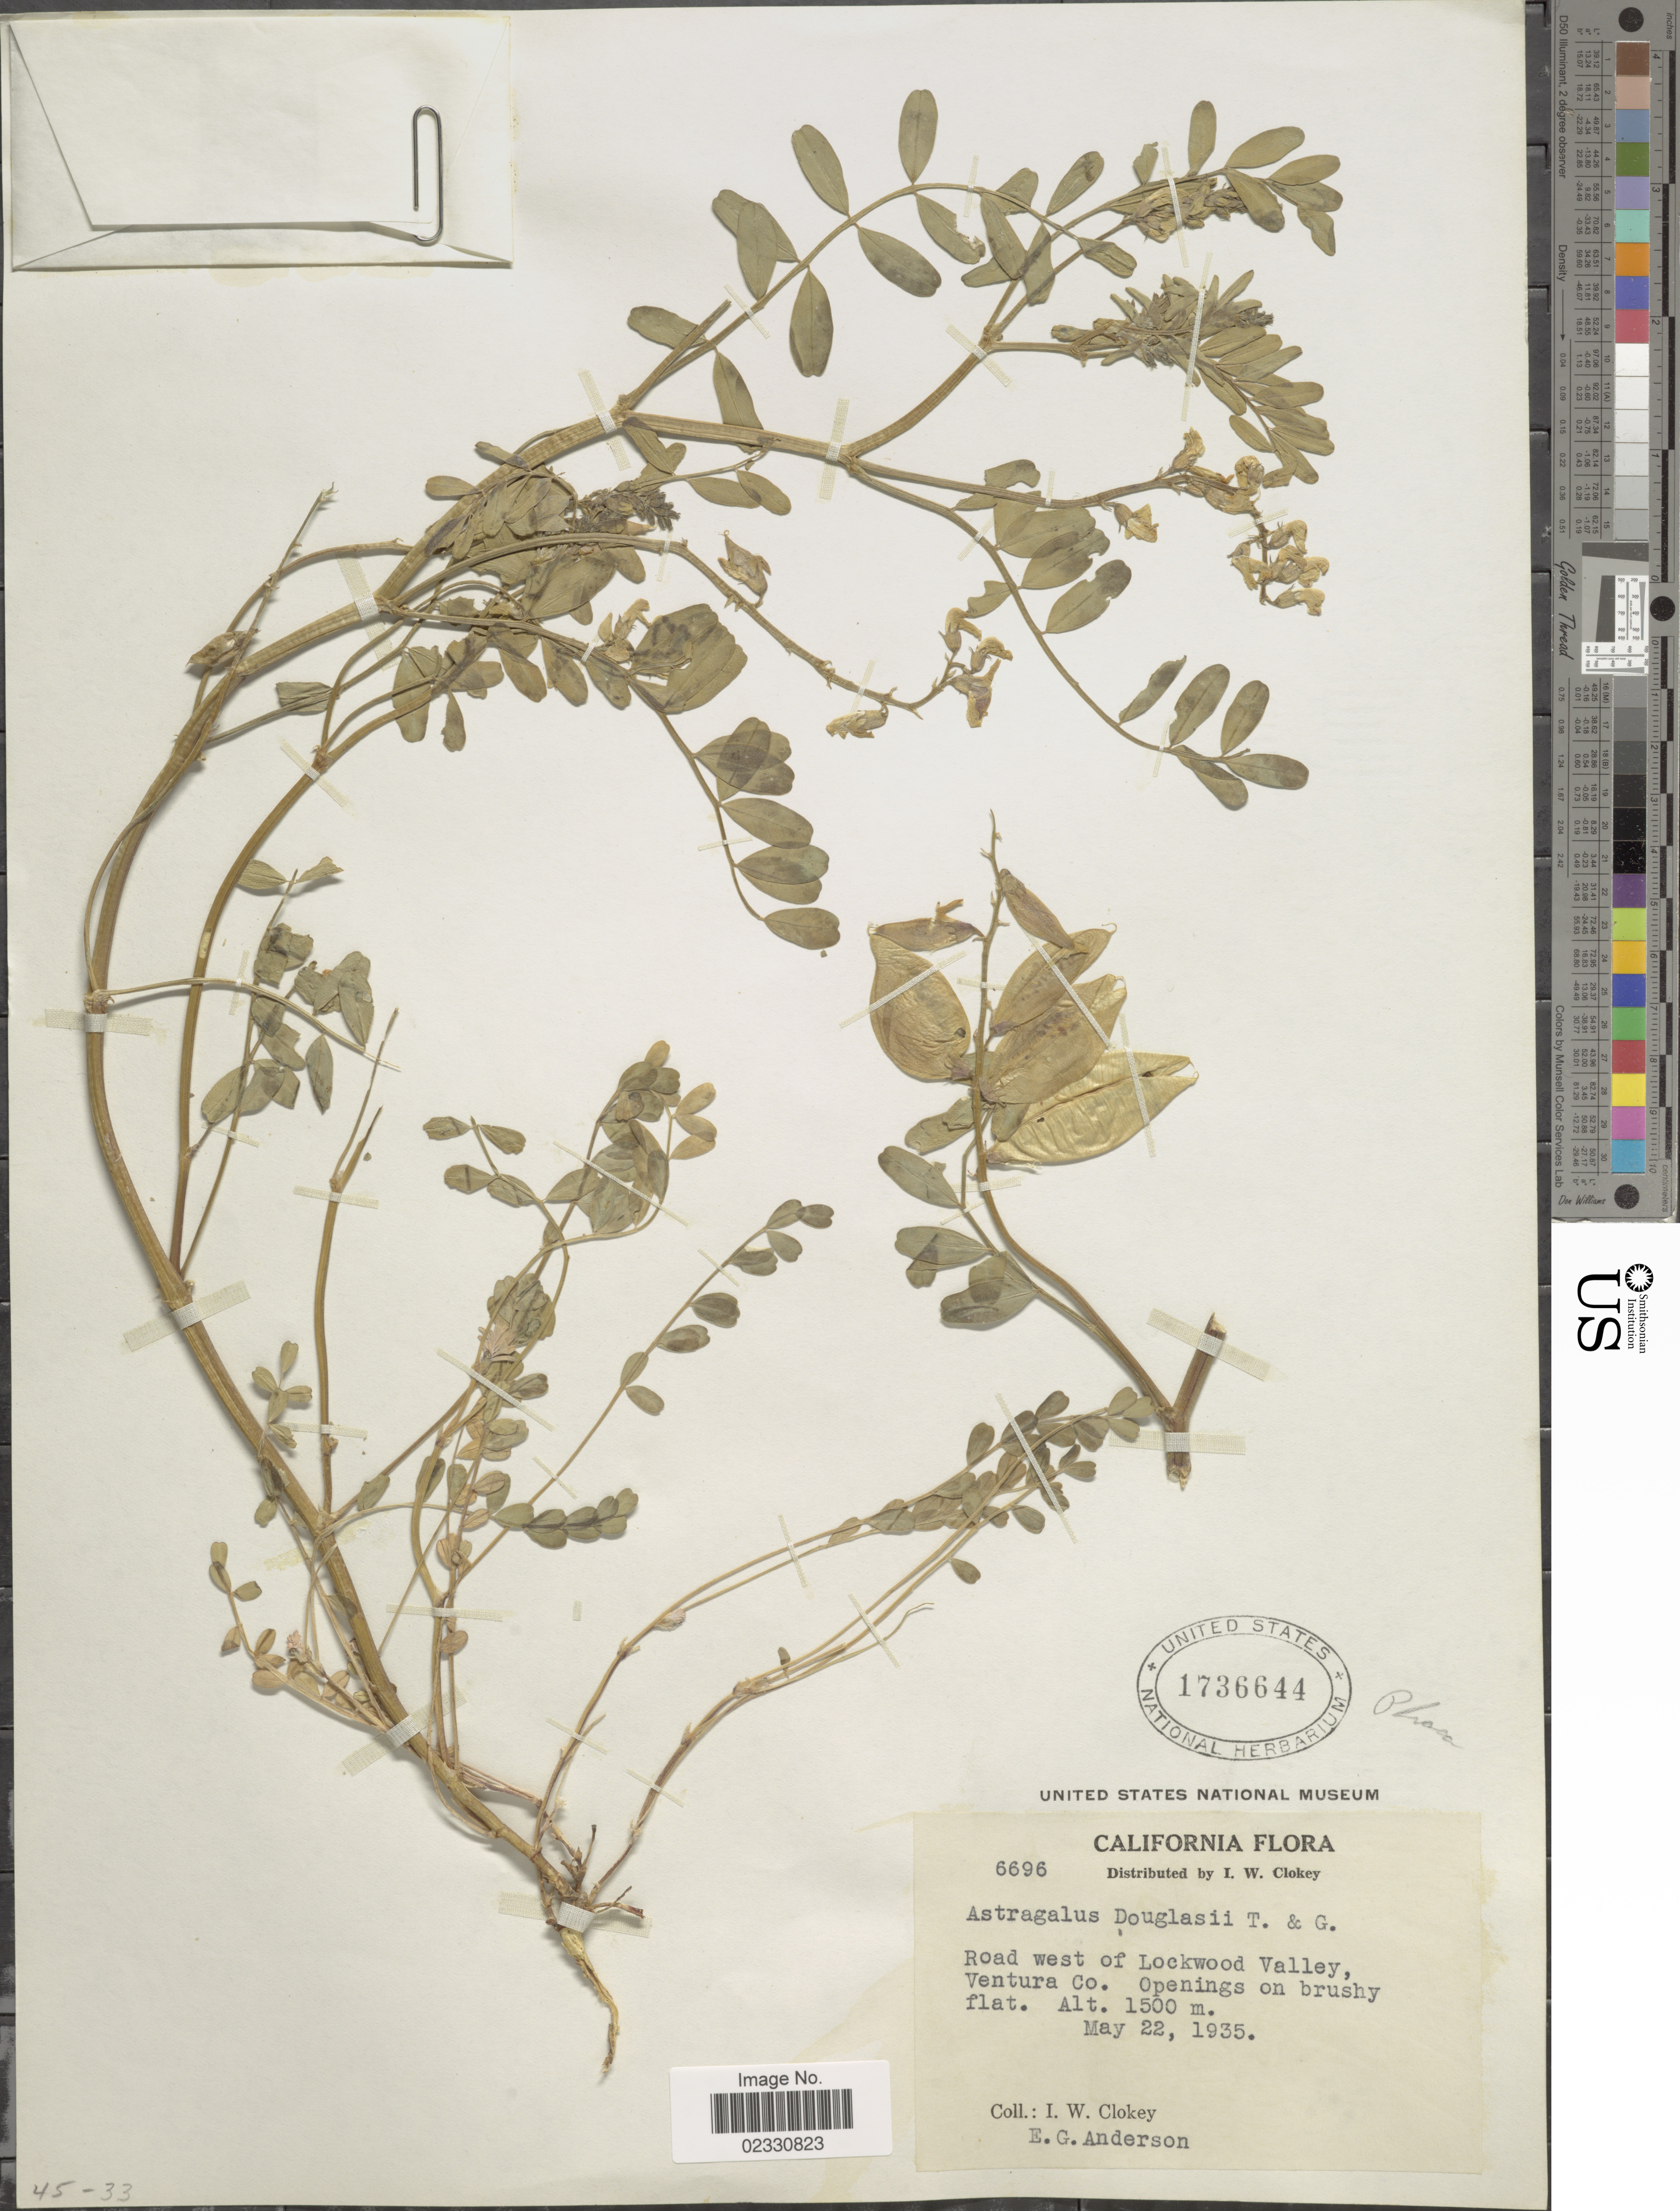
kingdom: Plantae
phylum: Tracheophyta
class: Magnoliopsida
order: Fabales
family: Fabaceae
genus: Astragalus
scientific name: Astragalus douglasii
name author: (Torr. & A. Gray) A. Gray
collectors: I. W. Clokey & E. G. Anderson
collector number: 6696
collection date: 1935-05-22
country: United States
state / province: California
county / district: Ventura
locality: Road west of Lockwood Valley, Ventura Co., openings on brushy flat.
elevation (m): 1500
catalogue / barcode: US 1736644